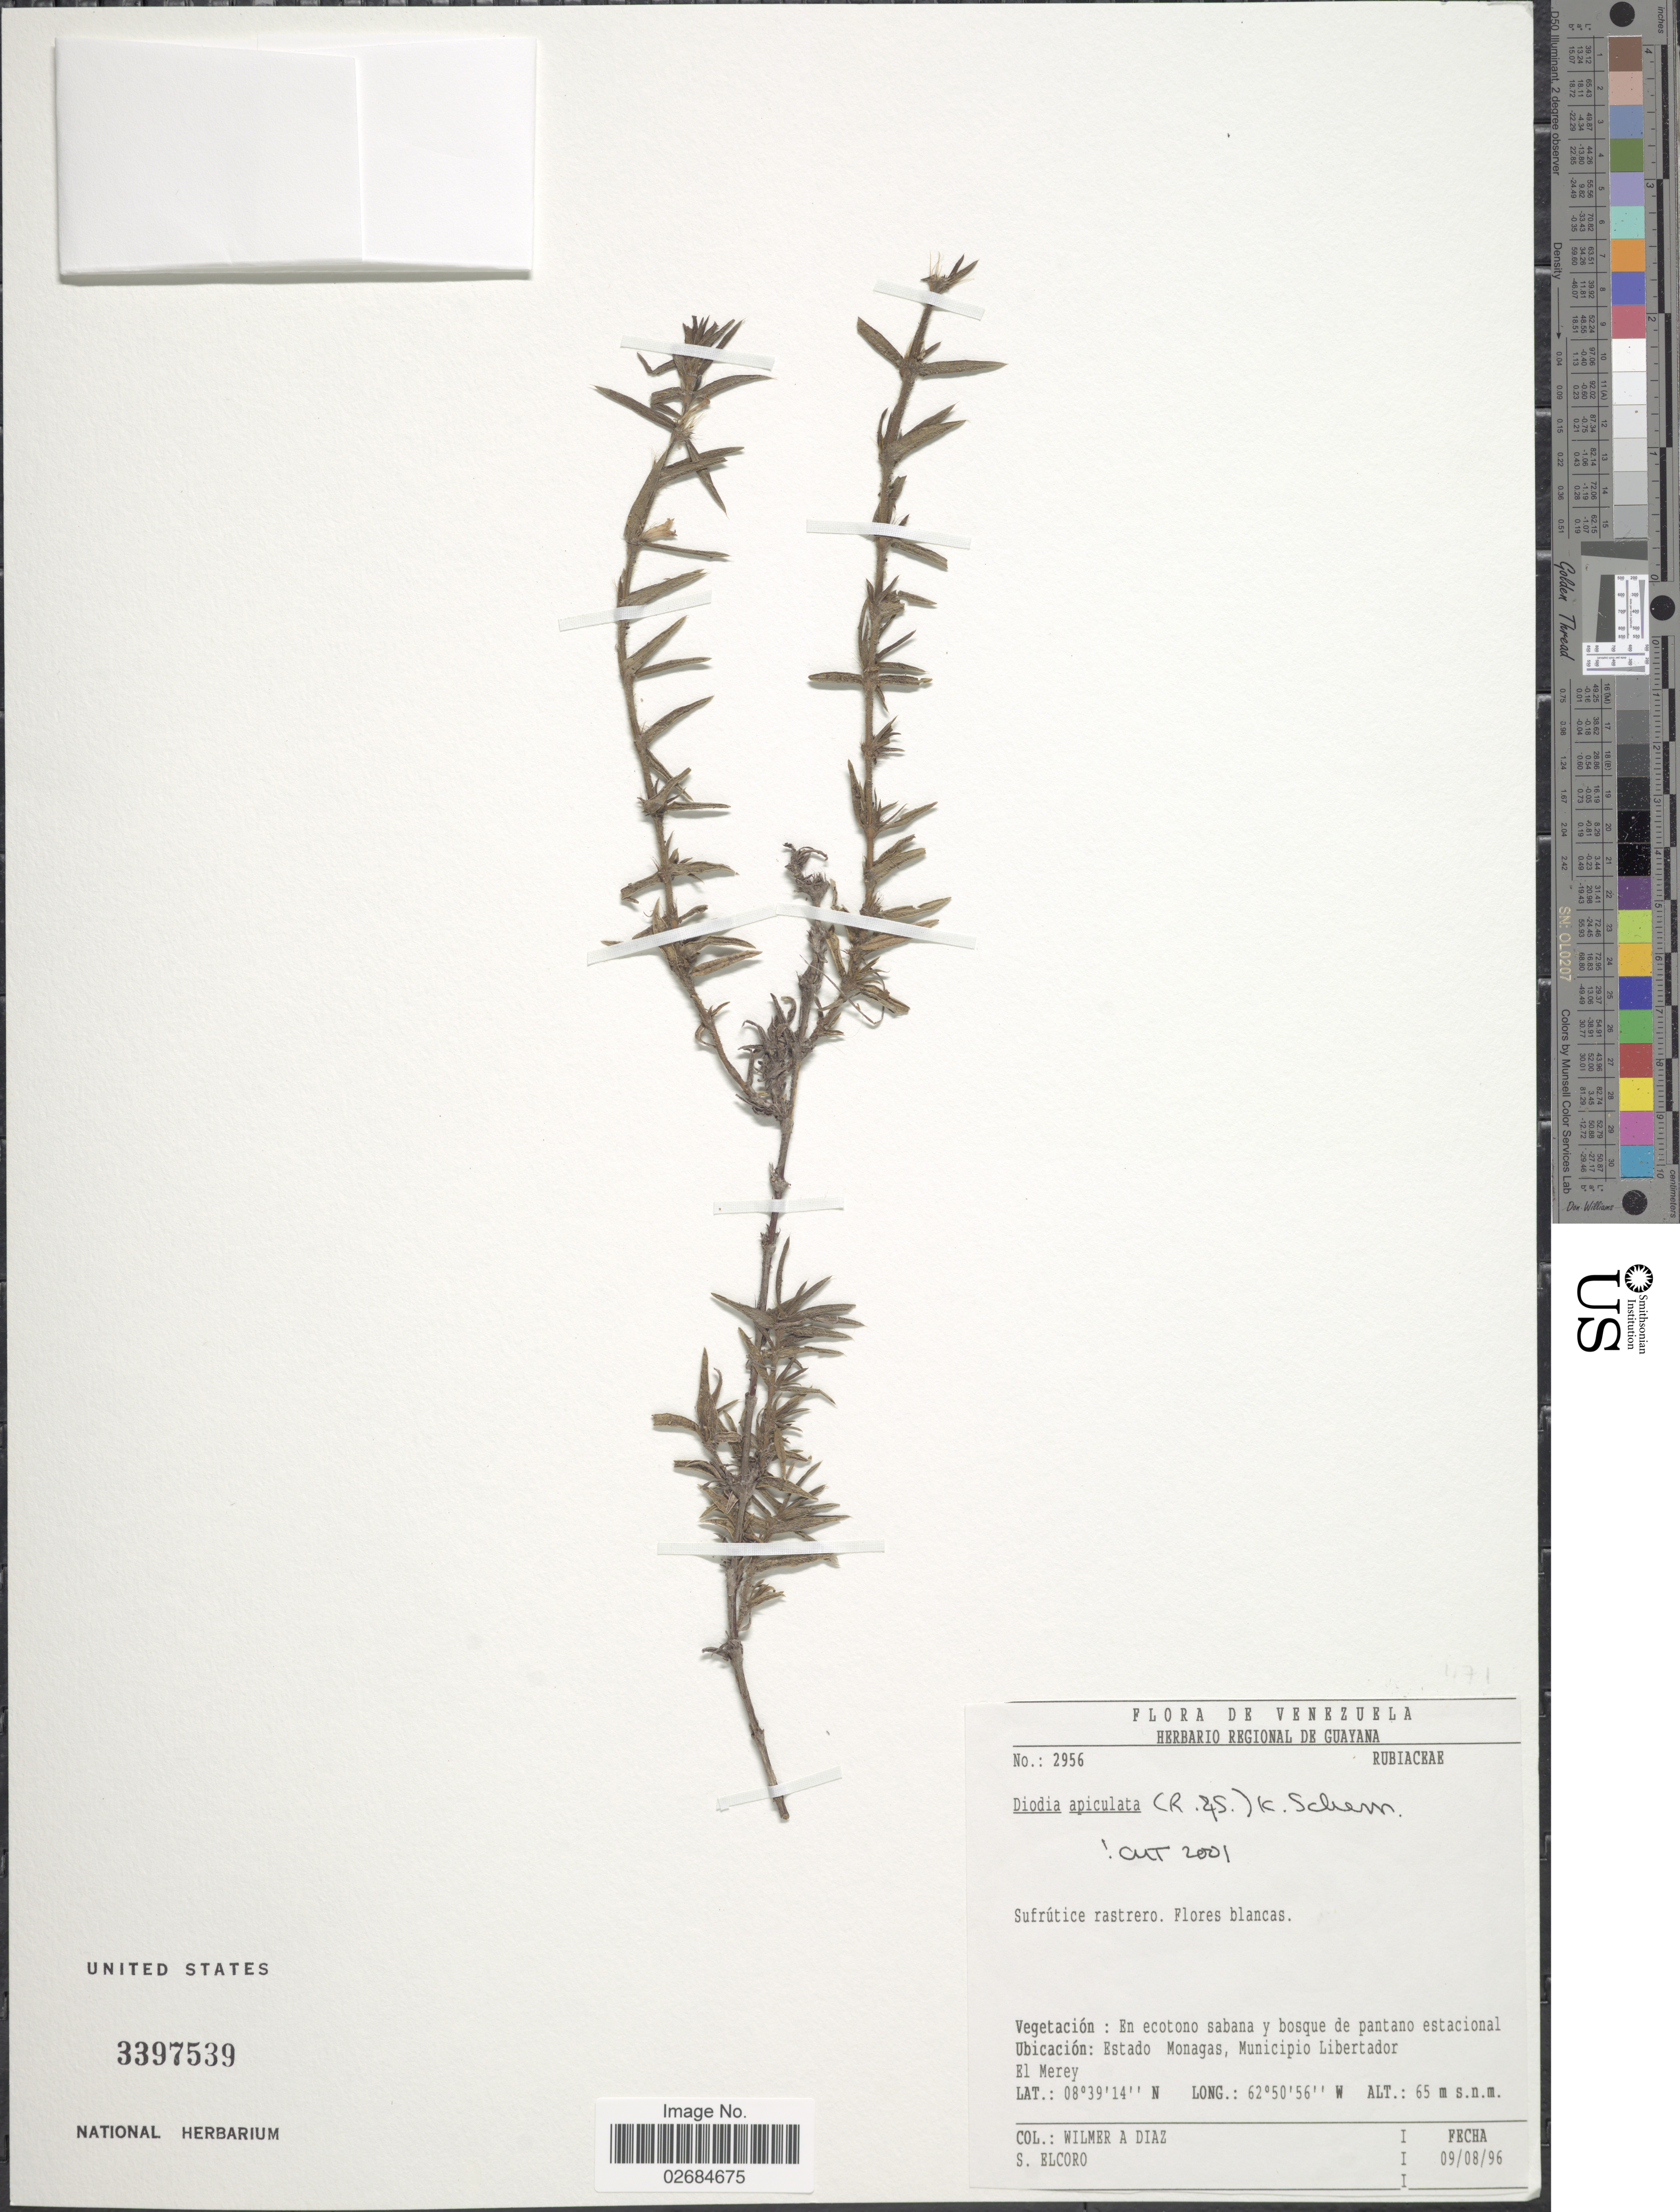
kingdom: Plantae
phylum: Tracheophyta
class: Magnoliopsida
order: Gentianales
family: Rubiaceae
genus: Diodia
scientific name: Diodia apiculata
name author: (Willd. ex Roem. & Schult.) K. Schum.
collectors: W. Díaz P. & S. Elcoro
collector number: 2956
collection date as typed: Transcribed d/m/y: 9/8/96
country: Venezuela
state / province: Monagas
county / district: Libertador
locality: Municipio Libertador, El Merey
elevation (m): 65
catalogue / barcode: US 3397539